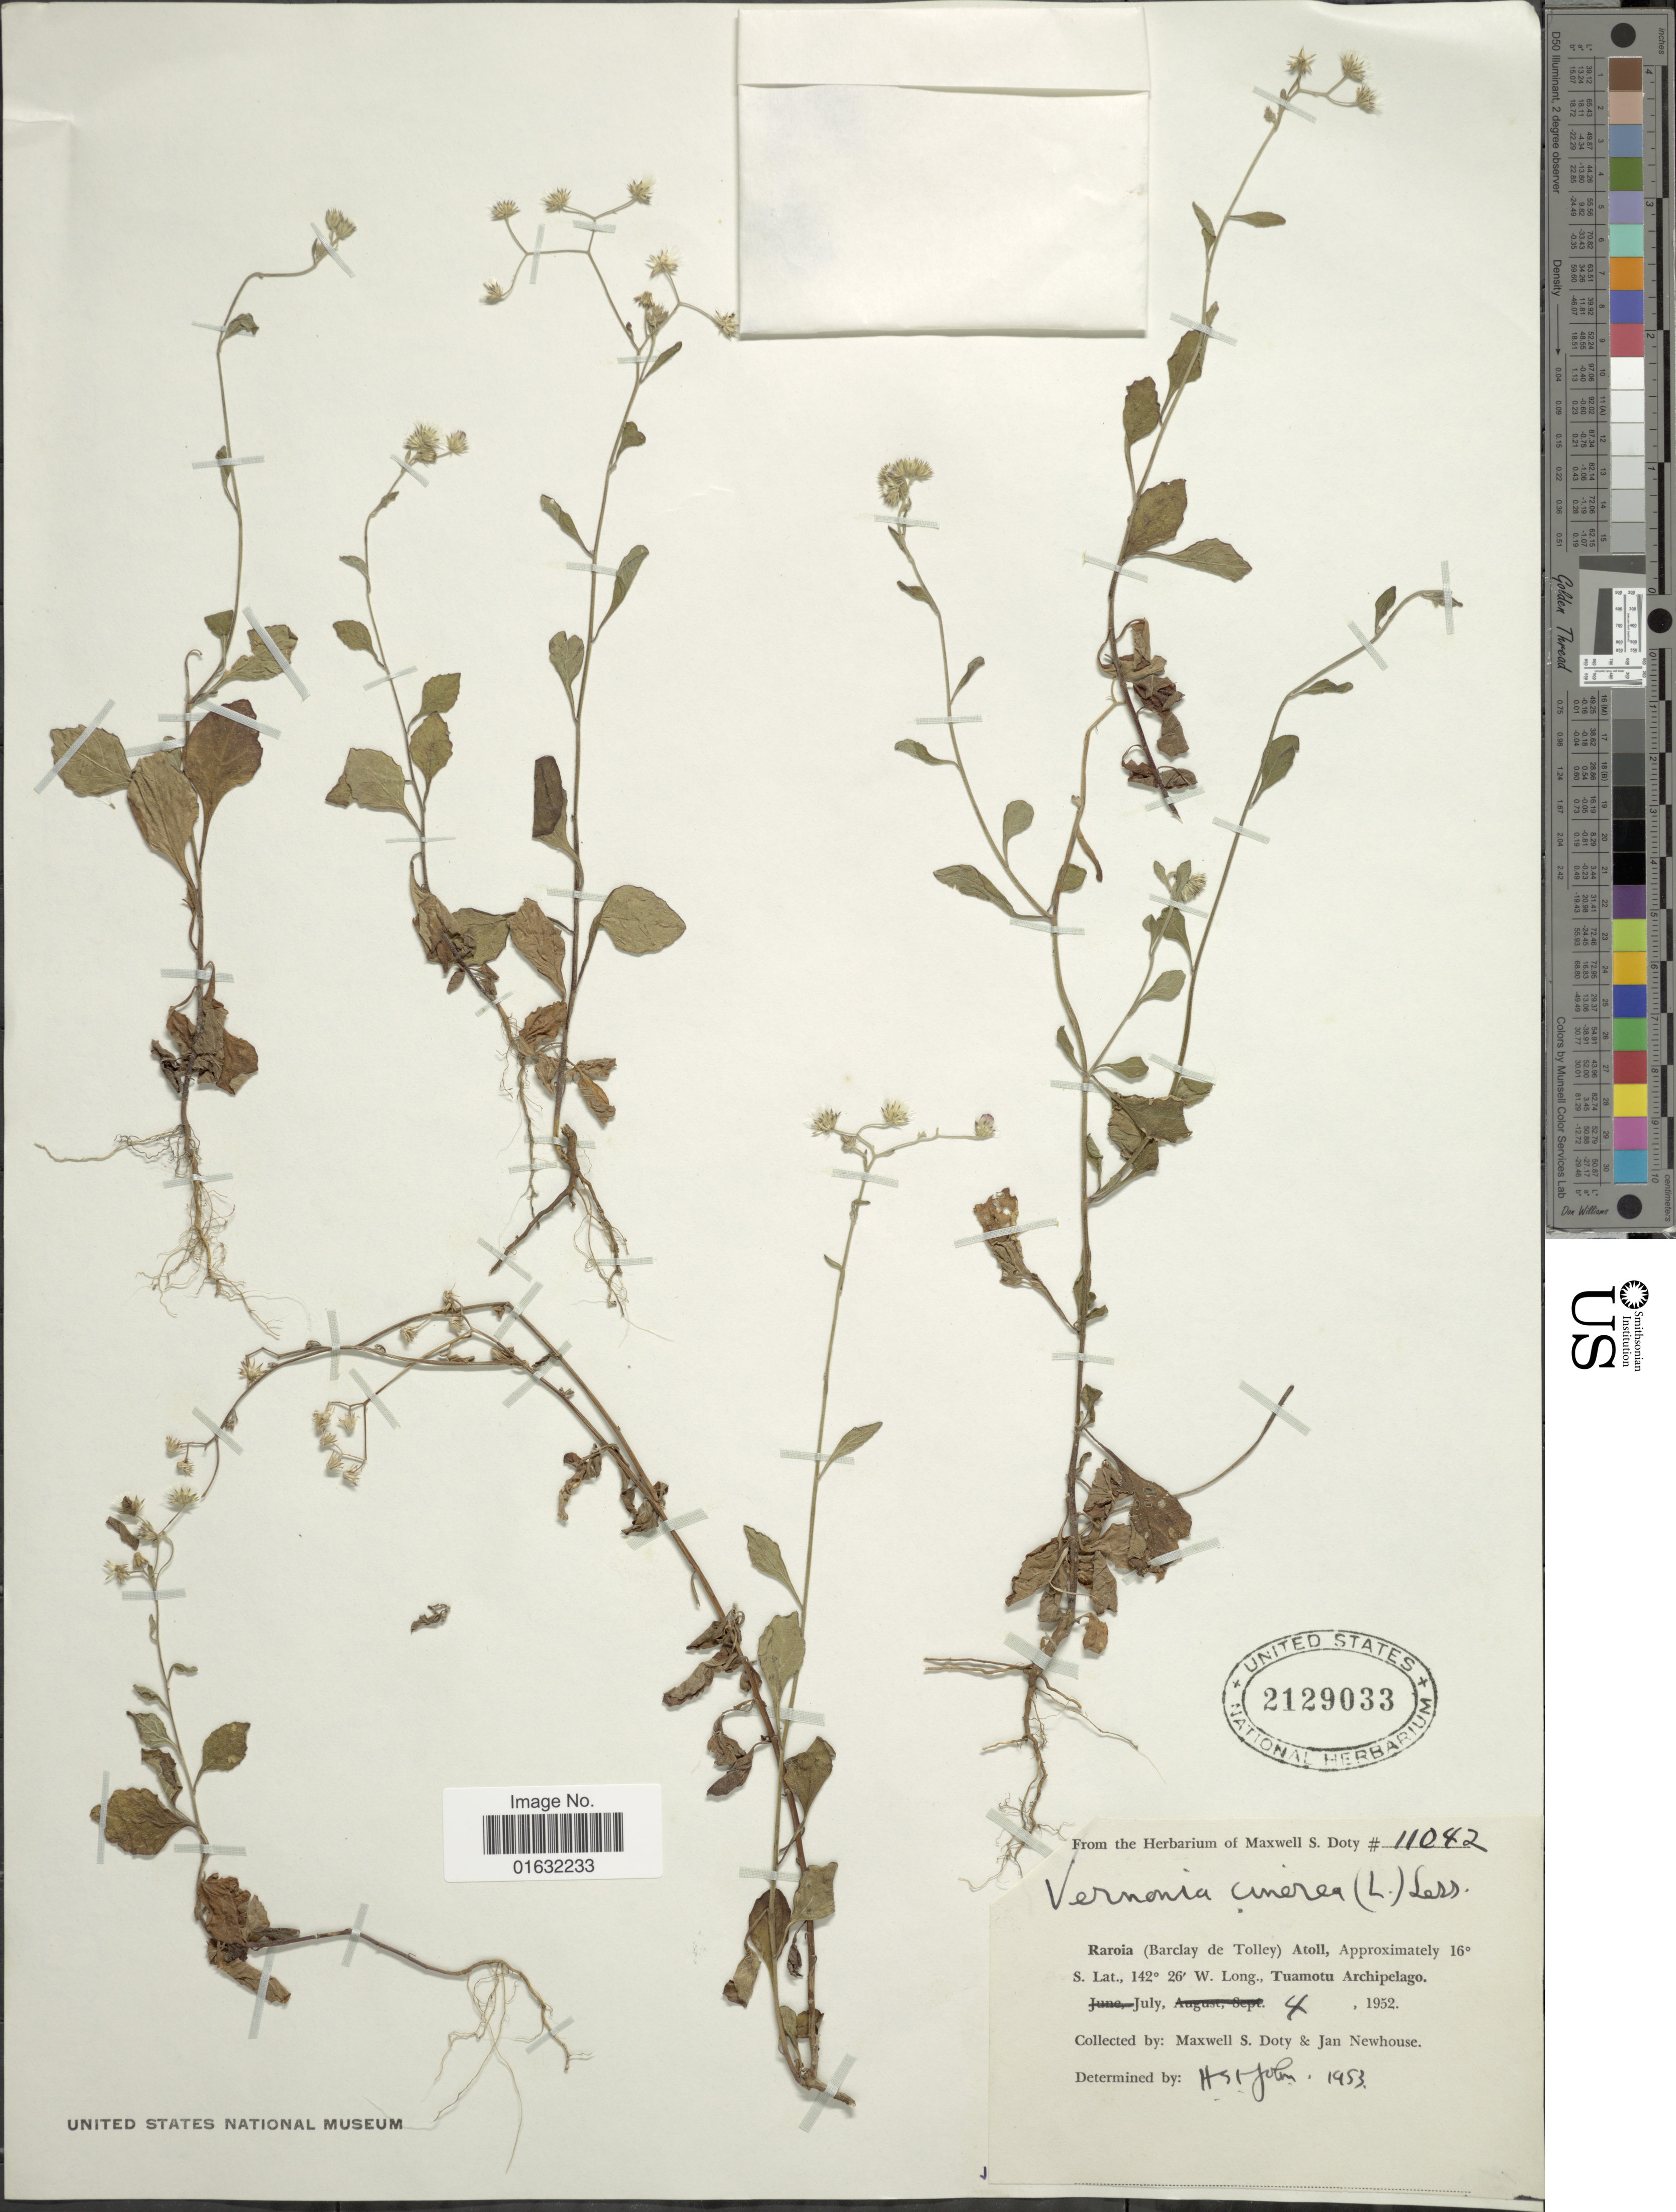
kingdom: Plantae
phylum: Tracheophyta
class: Magnoliopsida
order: Asterales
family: Asteraceae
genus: Cyanthillium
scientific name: Cyanthillium cinereum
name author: (L.) H. Rob.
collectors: M. S. Doty & W. J. Newhouse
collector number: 11042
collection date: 1952-07-04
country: French Polynesia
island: Raroia [Barclay de Tolley] Atoll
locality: Raroia (Barclay de Tolley) Atoll, Tuamotu Archipelago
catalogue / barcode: US 2129033